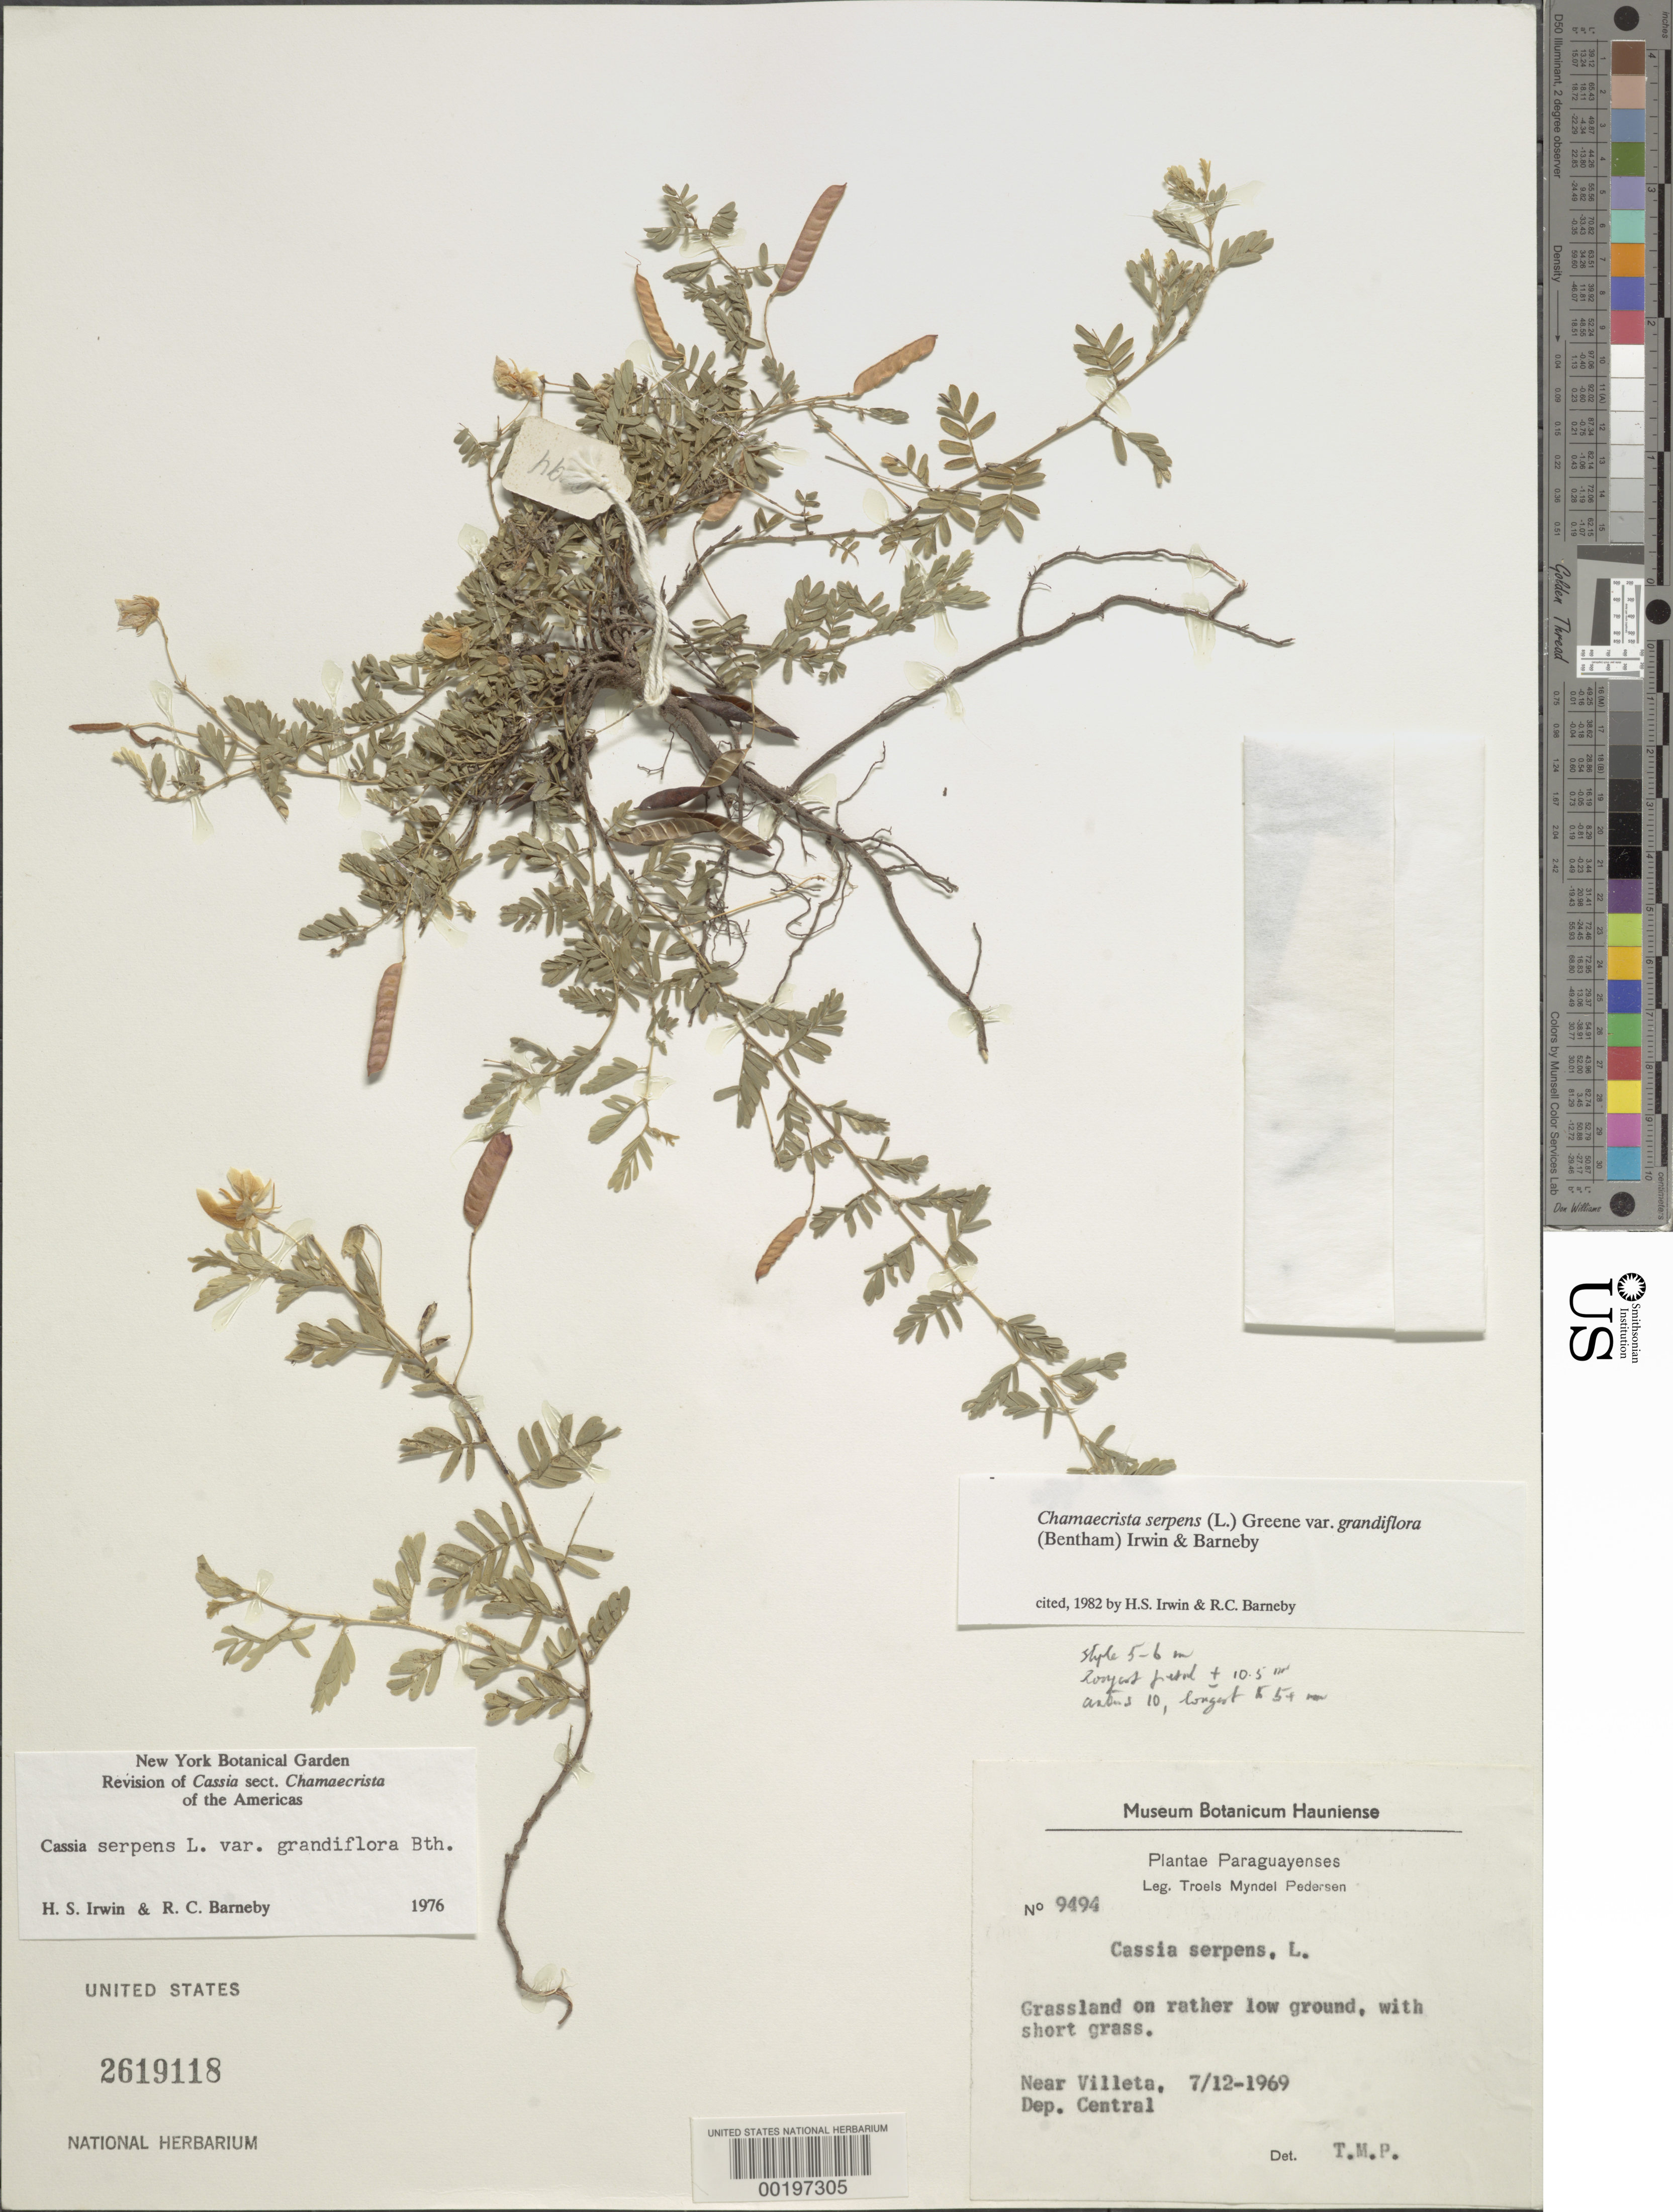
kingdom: Plantae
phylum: Tracheophyta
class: Magnoliopsida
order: Fabales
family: Fabaceae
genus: Chamaecrista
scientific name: Chamaecrista serpens var. grandiflora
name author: (Benth.) H.S. Irwin & Barneby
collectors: T. M. Pedersen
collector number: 9494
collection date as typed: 07 Dec 1969 or 12 Jul 1969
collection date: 1969-07-12 or 1969-12-07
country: Paraguay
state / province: Central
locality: Near villeta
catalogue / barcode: US 2619118